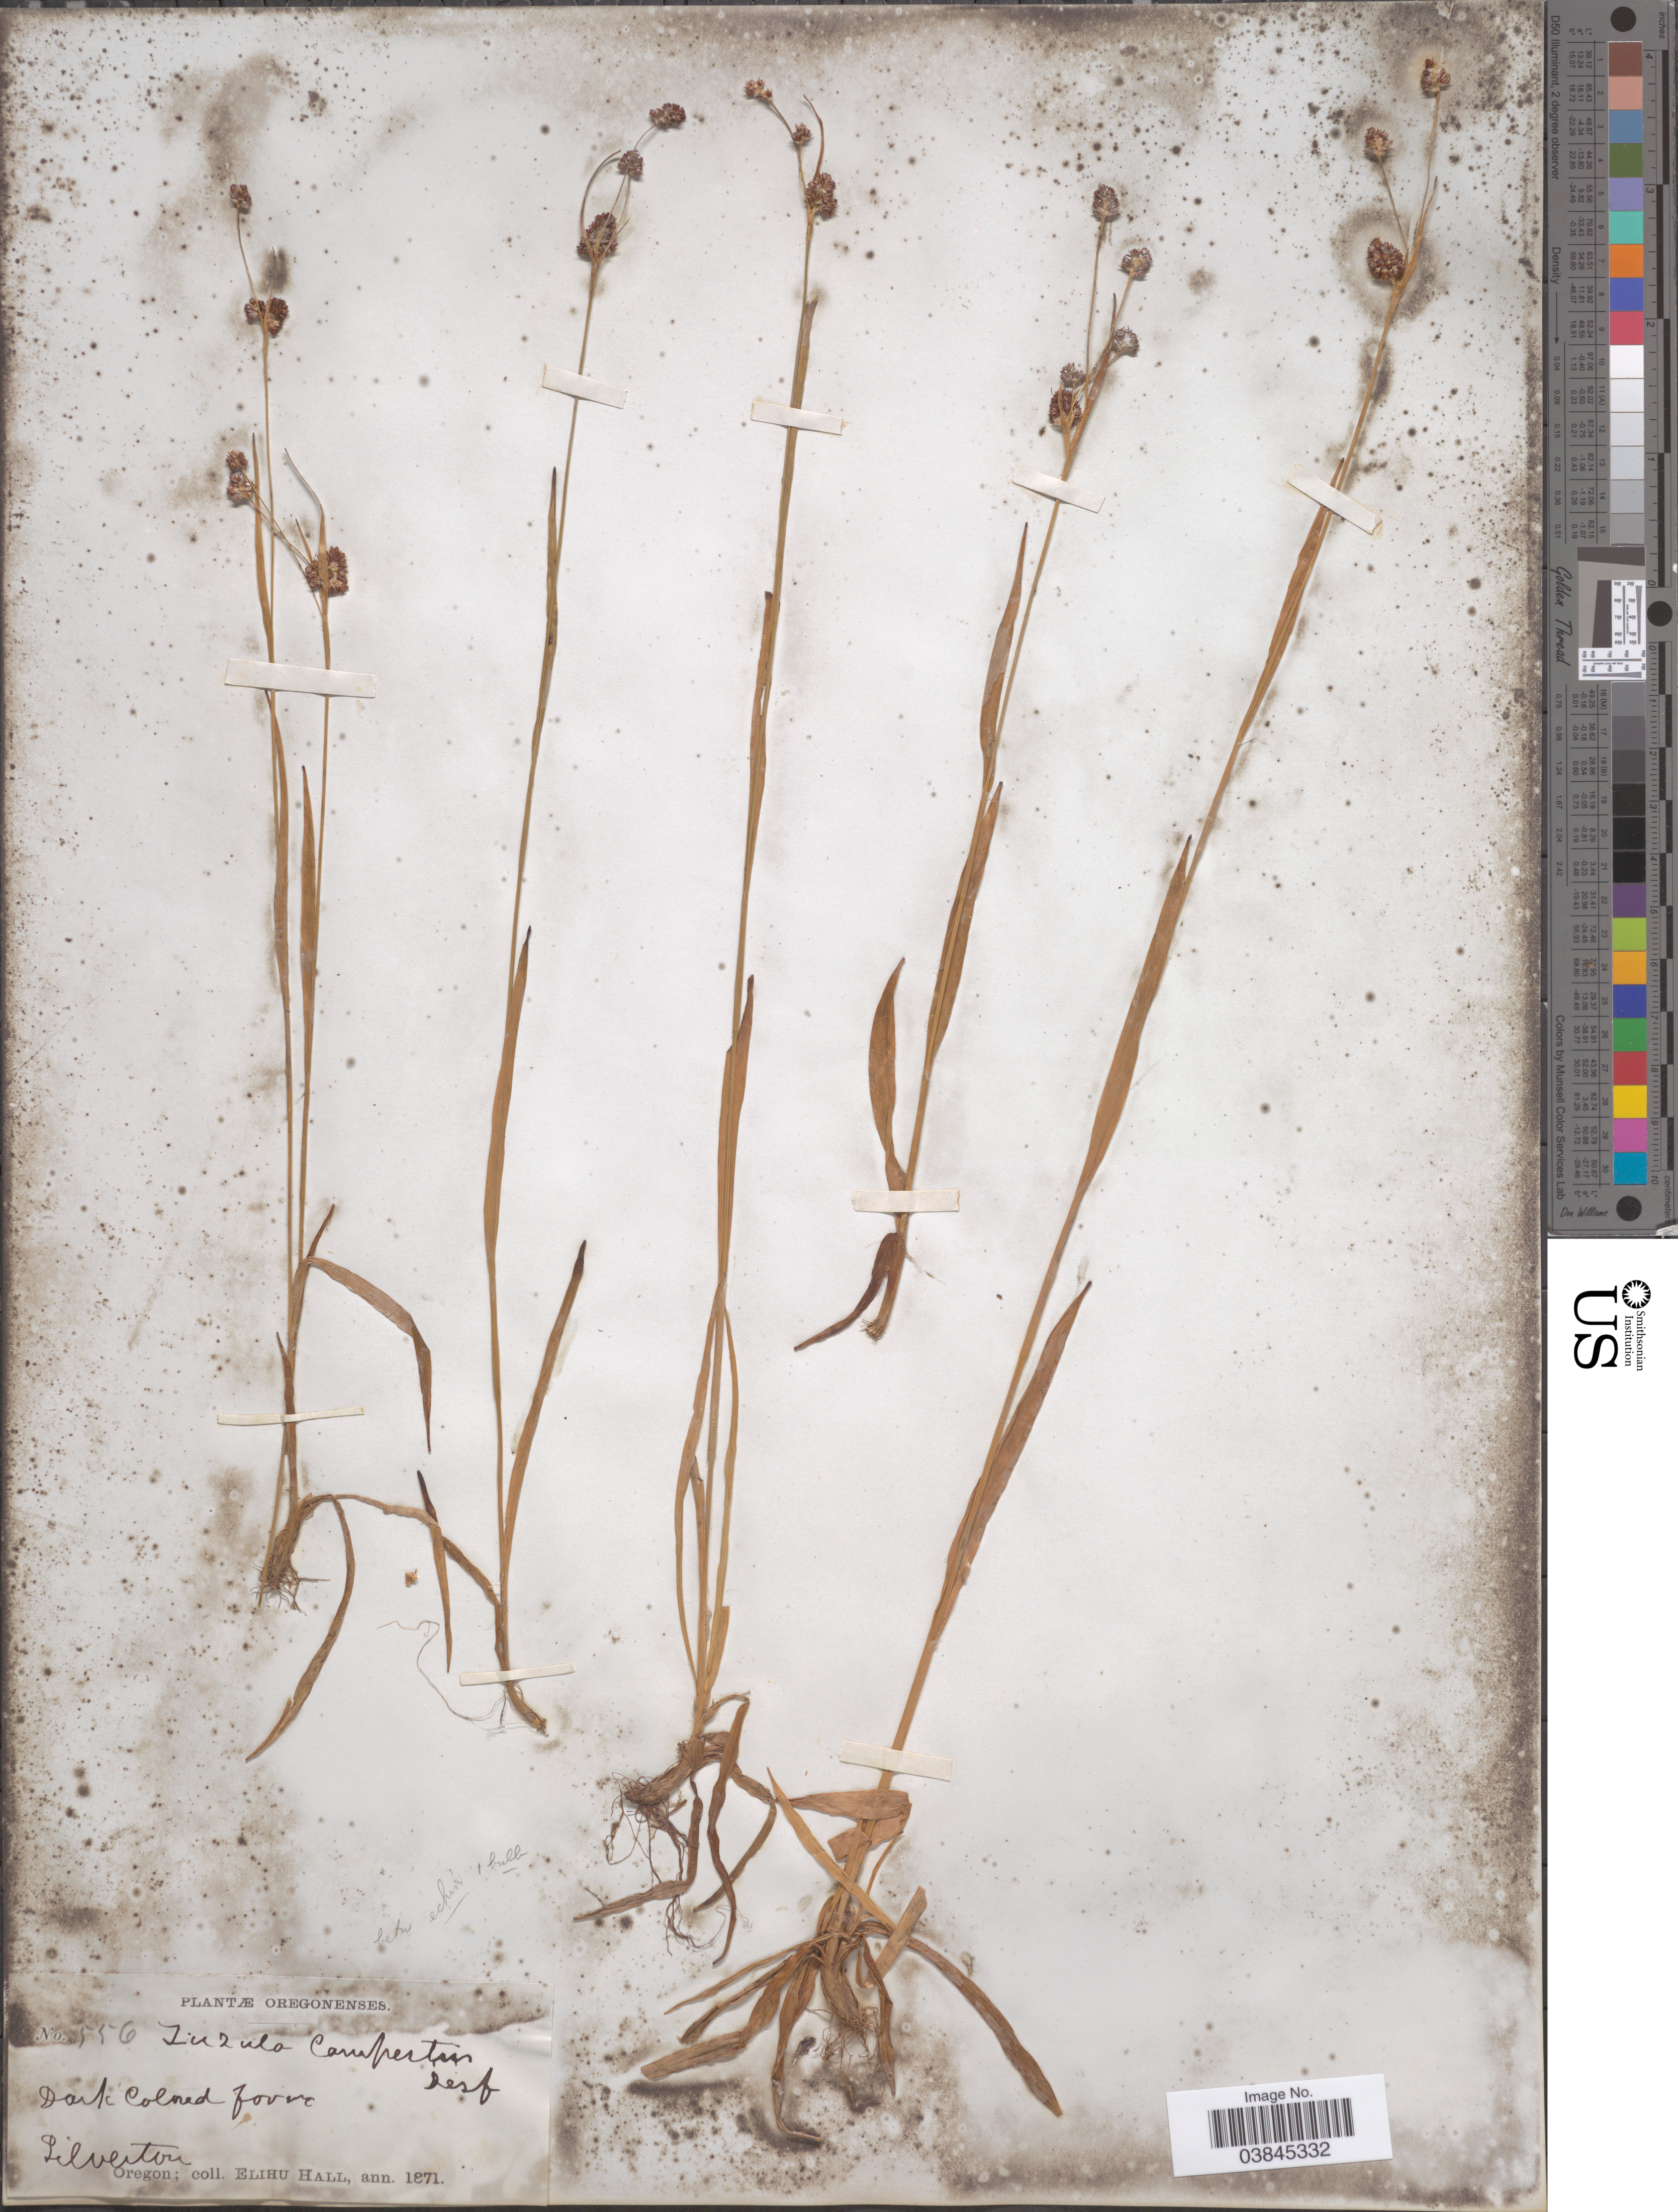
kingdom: Plantae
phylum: Tracheophyta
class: Liliopsida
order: Poales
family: Juncaceae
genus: Luzula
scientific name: Luzula campestris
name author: (L.) DC.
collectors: E. Hall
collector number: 556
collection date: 1871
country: United States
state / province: Oregon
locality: Oregonenses. Silverton.